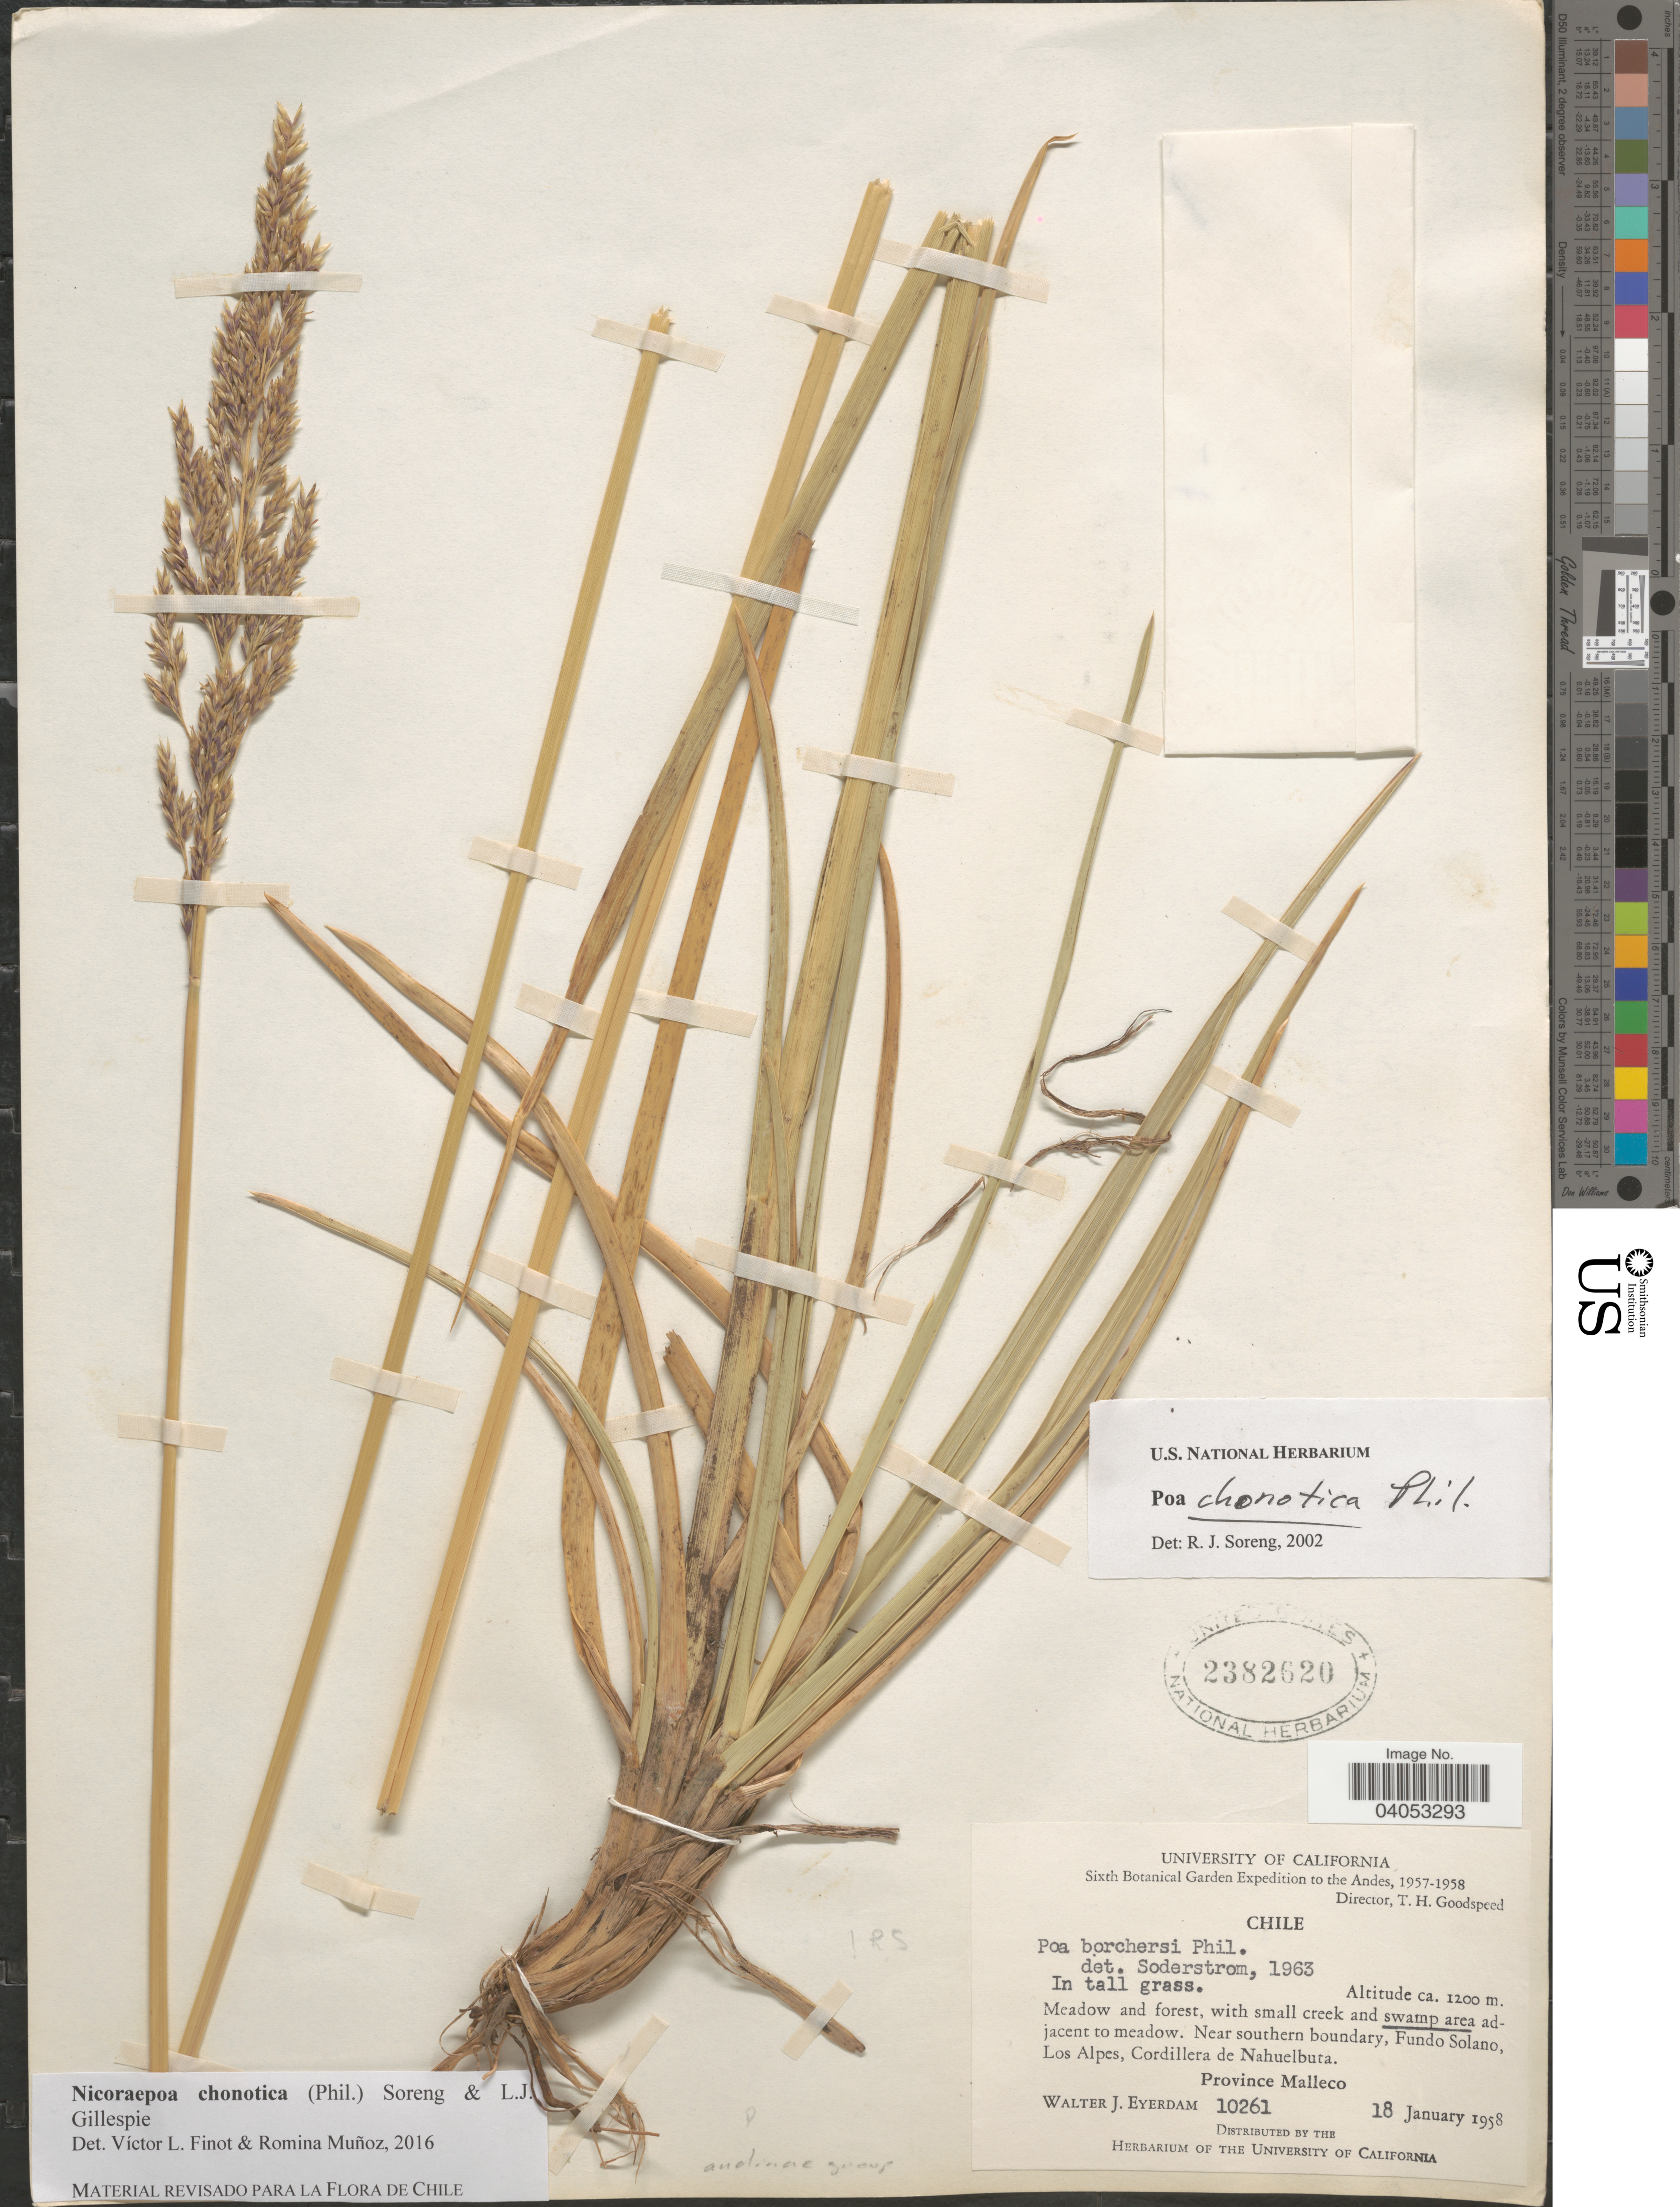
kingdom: Plantae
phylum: Tracheophyta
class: Liliopsida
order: Poales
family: Poaceae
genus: Nicoraepoa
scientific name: Nicoraepoa chonotica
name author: (Phil.) Soreng & L.J. Gillespie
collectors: W. J. Eyerdam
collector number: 10261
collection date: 1958-01-18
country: Chile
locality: The Andes. Near southern boundary, Fundo Solano, Los Alpes, Cordillera de Nahuelbuta. Province Malleco.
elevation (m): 1200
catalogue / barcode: US 2382620